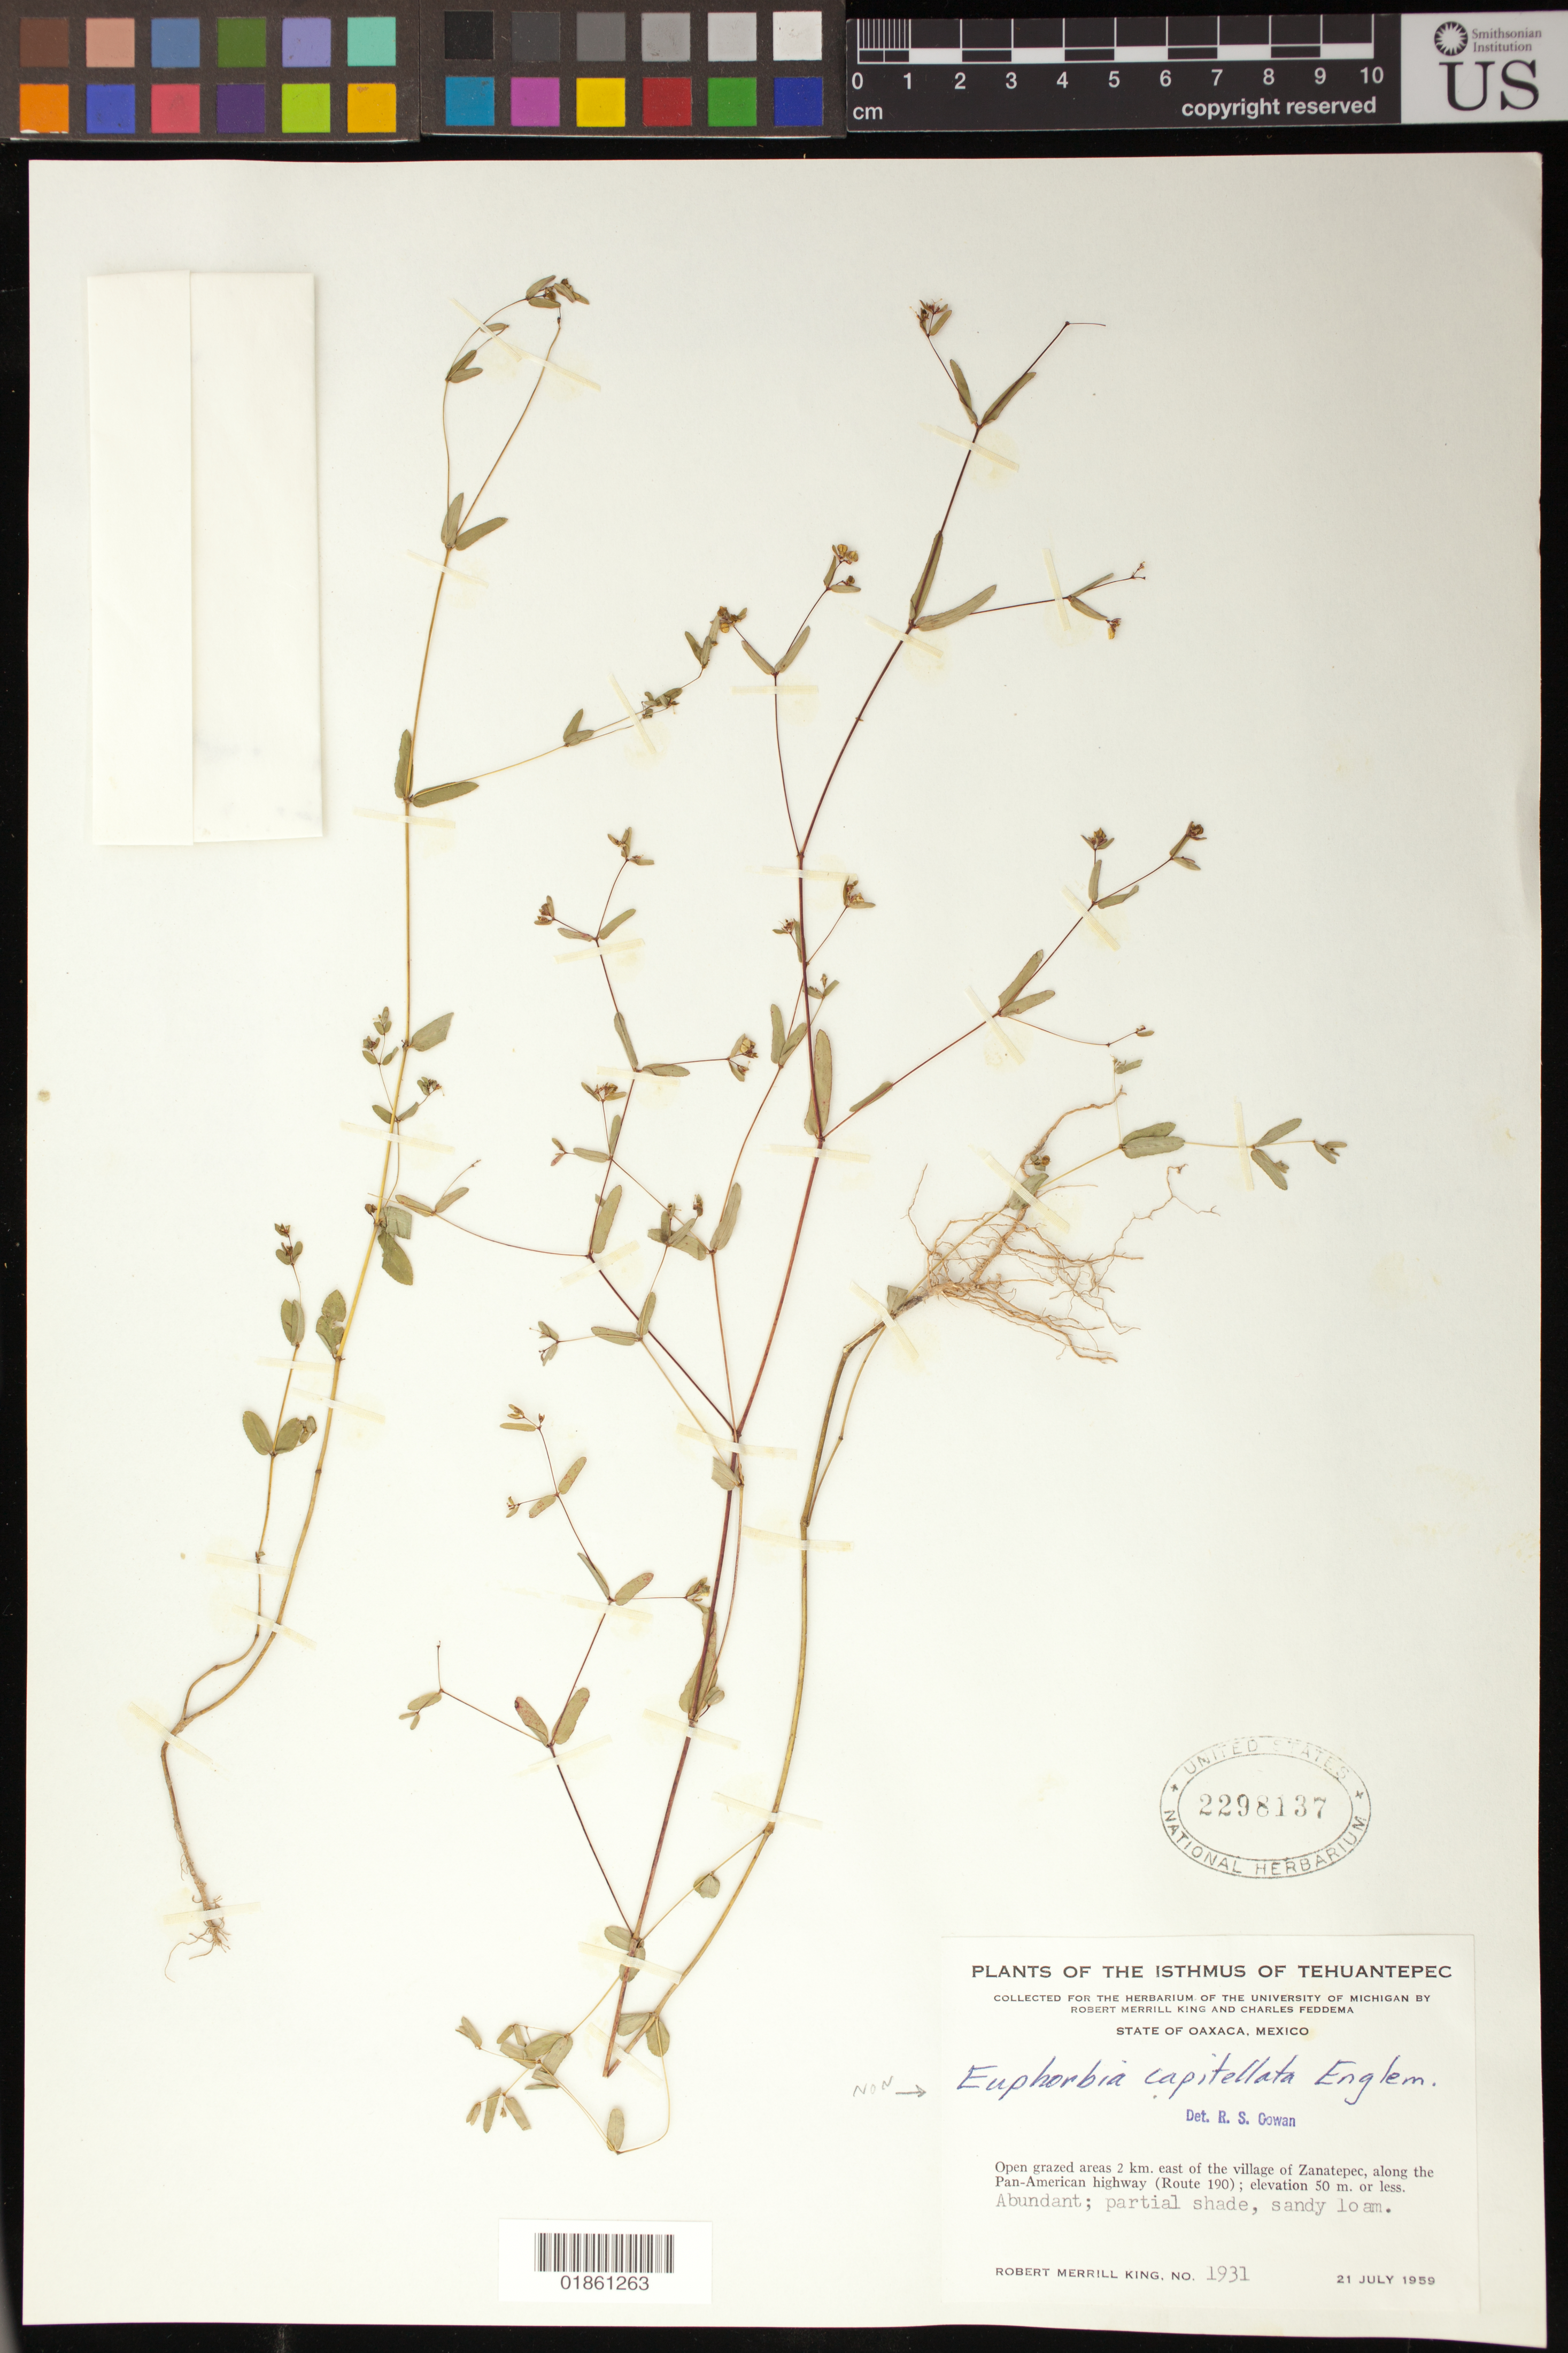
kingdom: Plantae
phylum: Tracheophyta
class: Magnoliopsida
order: Malpighiales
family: Euphorbiaceae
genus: Euphorbia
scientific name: Euphorbia sp.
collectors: R. M. King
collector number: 1931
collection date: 1959-07-21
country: Mexico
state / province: Oaxaca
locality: Plants of the Isthmus of Tehuantepec; Open grazed areas 2 km east of the village of Zanatepec, along the Pan-American highway (Route 190)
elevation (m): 50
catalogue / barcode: US 2298137